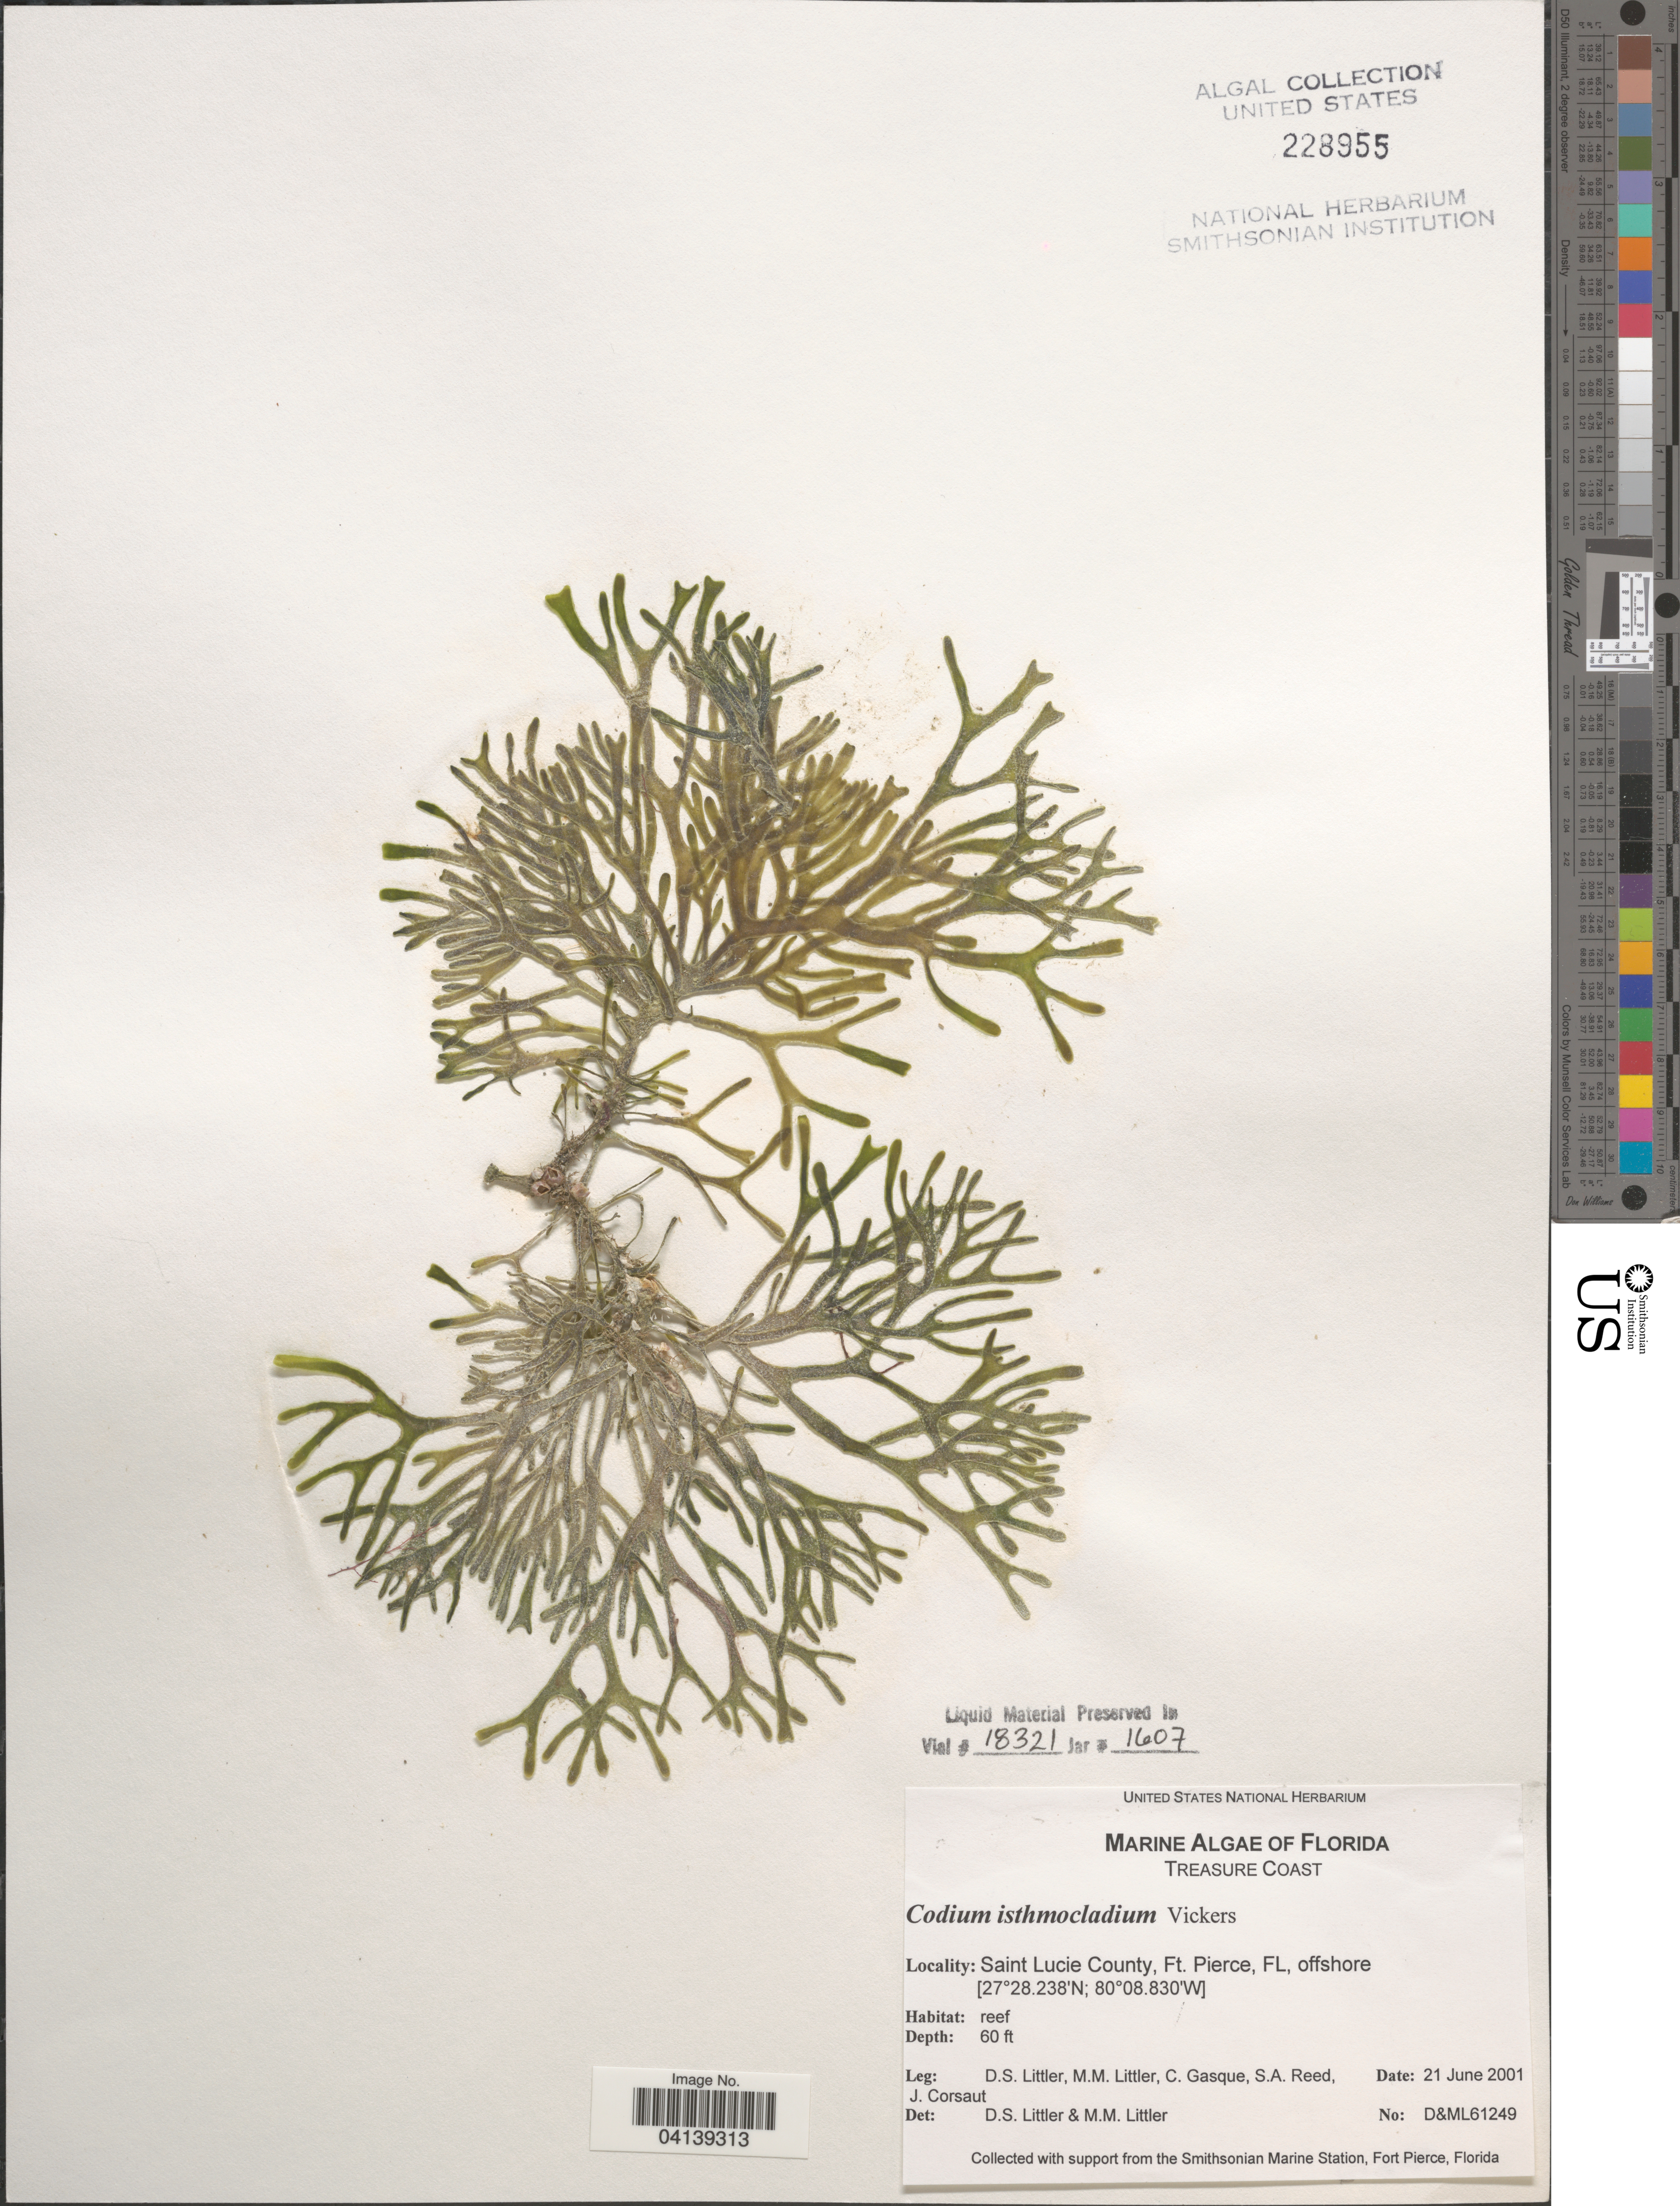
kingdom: Plantae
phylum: Chlorophyta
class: Ulvophyceae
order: Bryopsidales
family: Codiaceae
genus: Codium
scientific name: Codium isthmocladum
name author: Vickers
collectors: D. S. Littler, C. Gasque, S. Reed & J. Corsaut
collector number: D&ML61249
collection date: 2001-06-21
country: United States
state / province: Florida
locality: Treasure Coast. Saint Lucie County, Ft. Pierce, offshore.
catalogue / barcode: US 228955